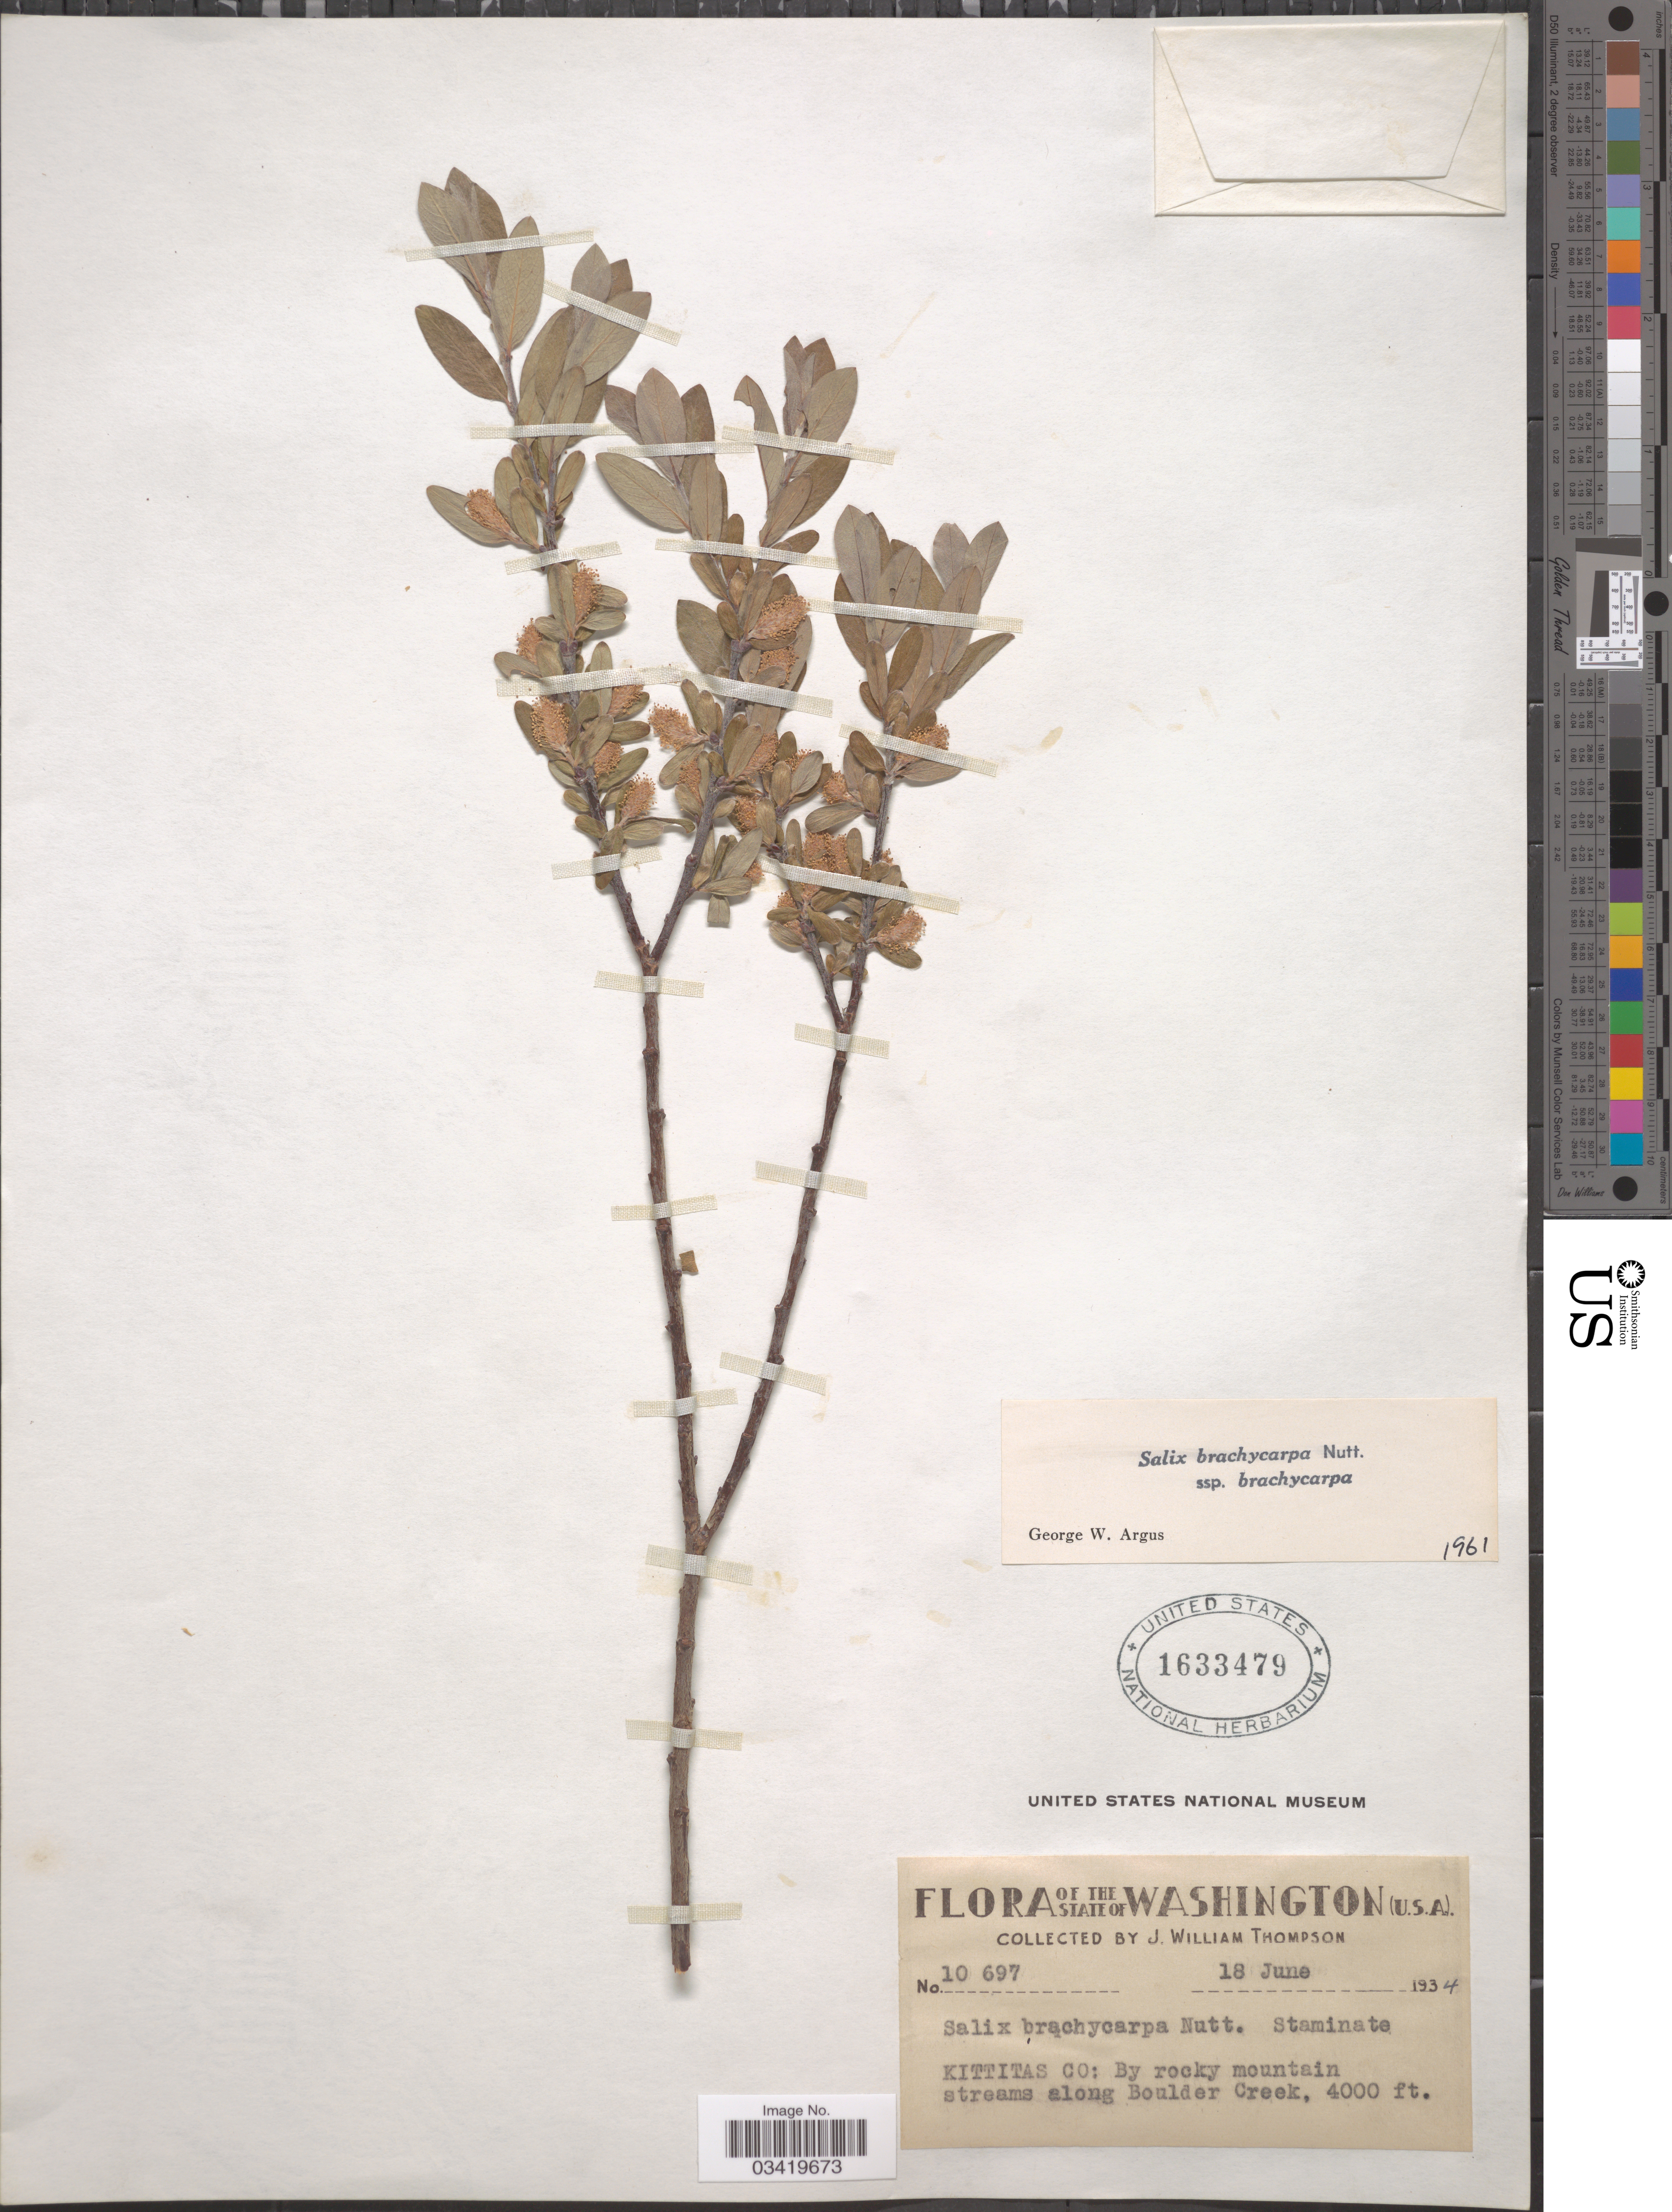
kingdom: Plantae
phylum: Tracheophyta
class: Magnoliopsida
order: Malpighiales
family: Salicaceae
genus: Salix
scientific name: Salix brachycarpa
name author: Nutt.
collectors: J. W. Thompson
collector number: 10697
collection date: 1934-06-18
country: United States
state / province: Washington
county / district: Kittitas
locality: Kittitas Co: By rocky mountain streams along Boulder Creek.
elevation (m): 1219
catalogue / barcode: US 1633479